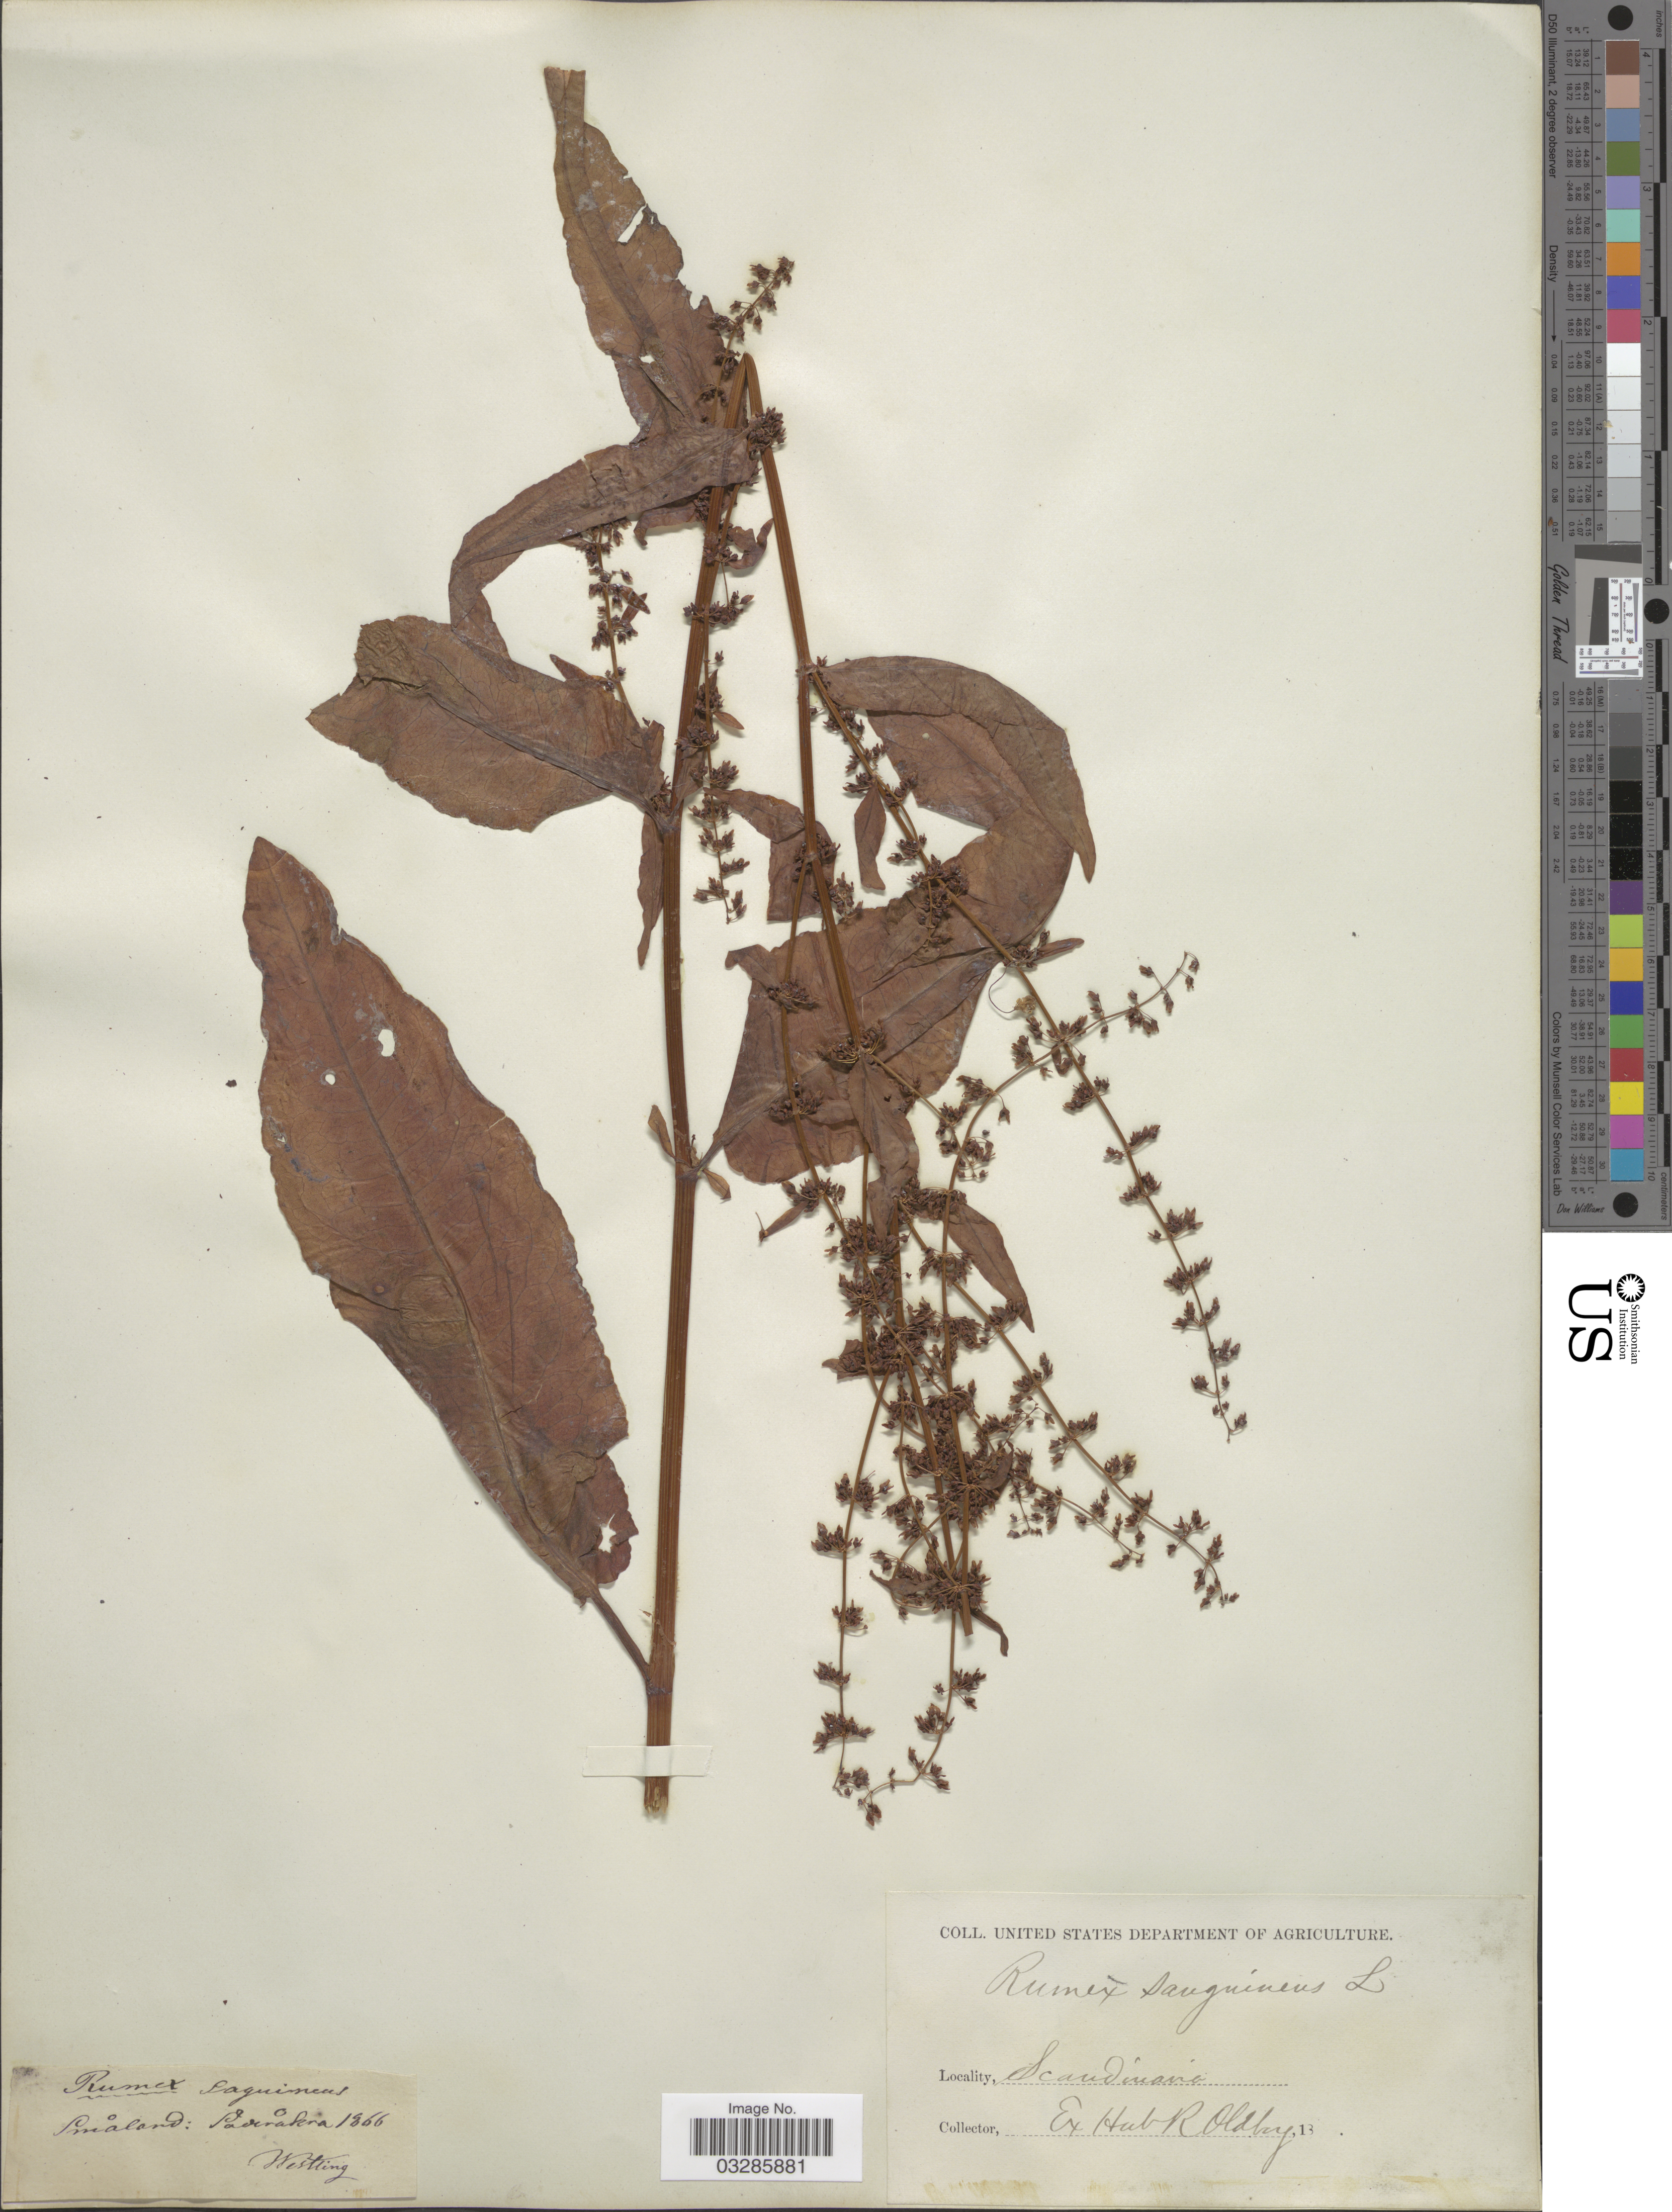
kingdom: Plantae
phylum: Tracheophyta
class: Magnoliopsida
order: Caryophyllales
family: Polygonaceae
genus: Rumex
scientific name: Rumex sanguineus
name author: L.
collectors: R. Westling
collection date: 1866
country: Sweden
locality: Smaland: Söderåkra, Scandinavia.